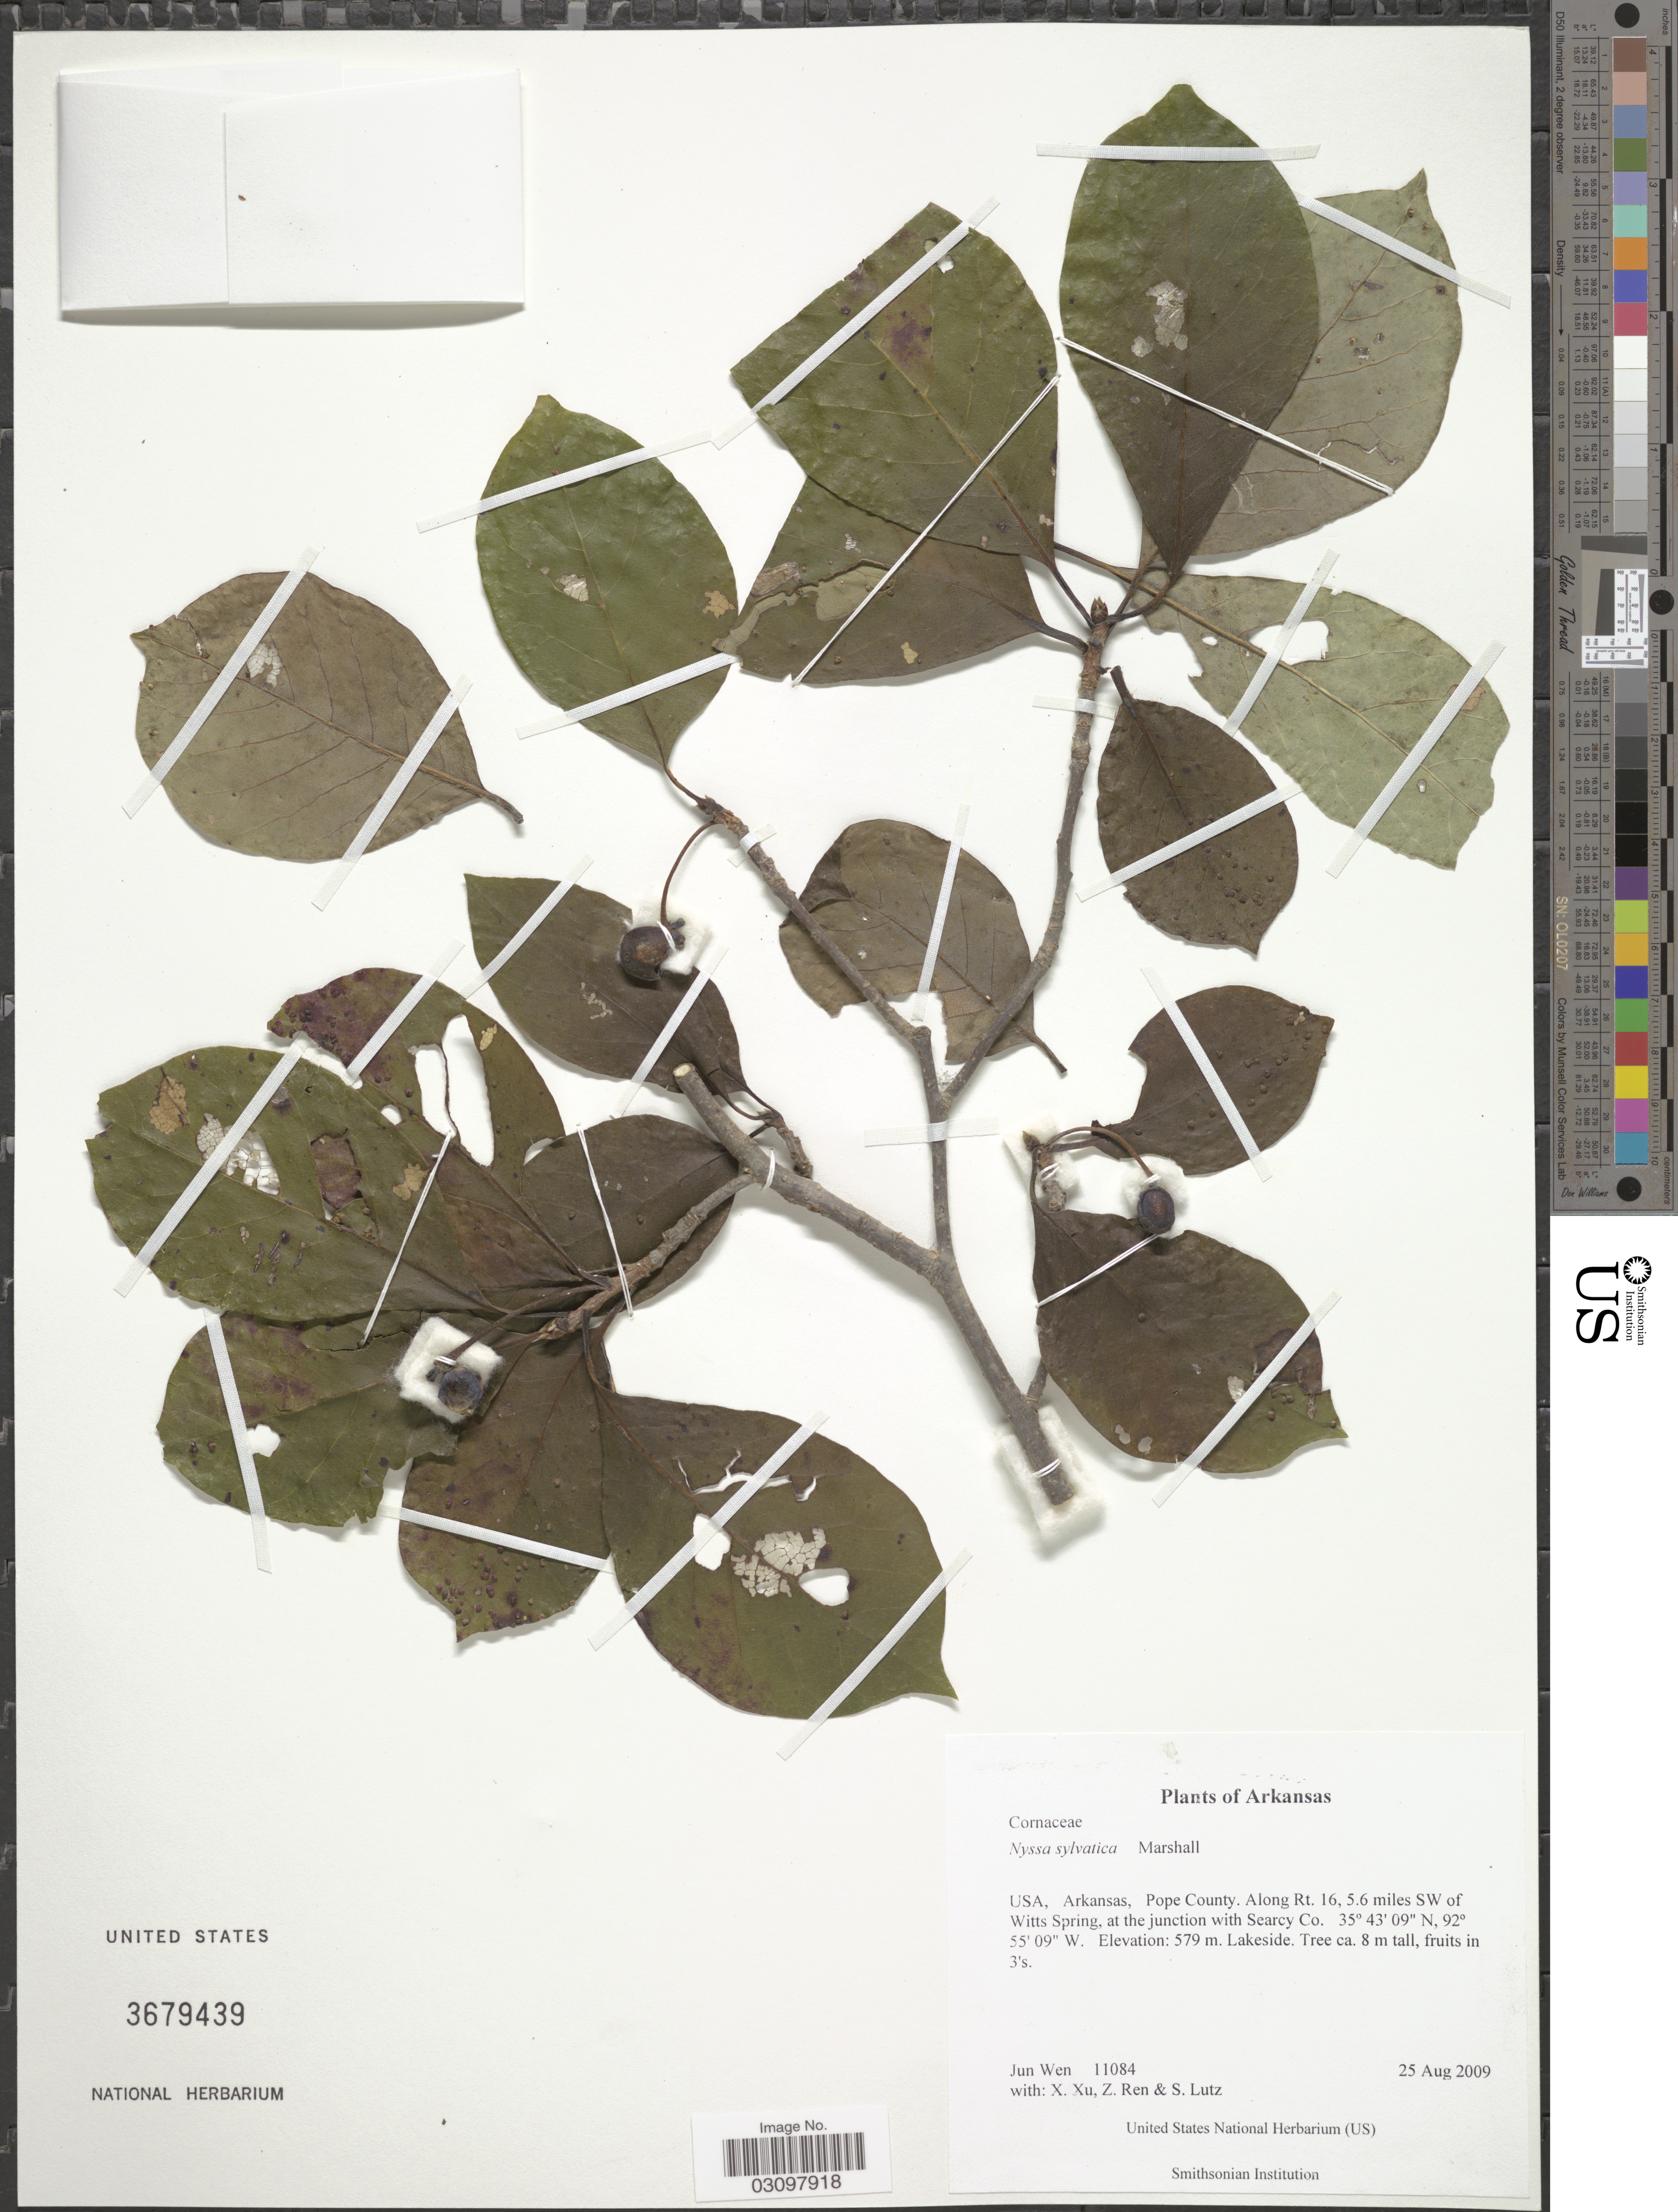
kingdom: Plantae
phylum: Tracheophyta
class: Magnoliopsida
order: Cornales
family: Nyssaceae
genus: Nyssa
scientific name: Nyssa sylvatica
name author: Marshall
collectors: J. Wen, X. Xu, Z. Ren & S. Lutz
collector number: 11084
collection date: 2009-08-25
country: United States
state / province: Arkansas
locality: USA. Pope County. Along Rt. 16, 5.6 miles SW of Witts Spring, at the junction with Searcy Co.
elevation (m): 579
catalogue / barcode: US 3679439